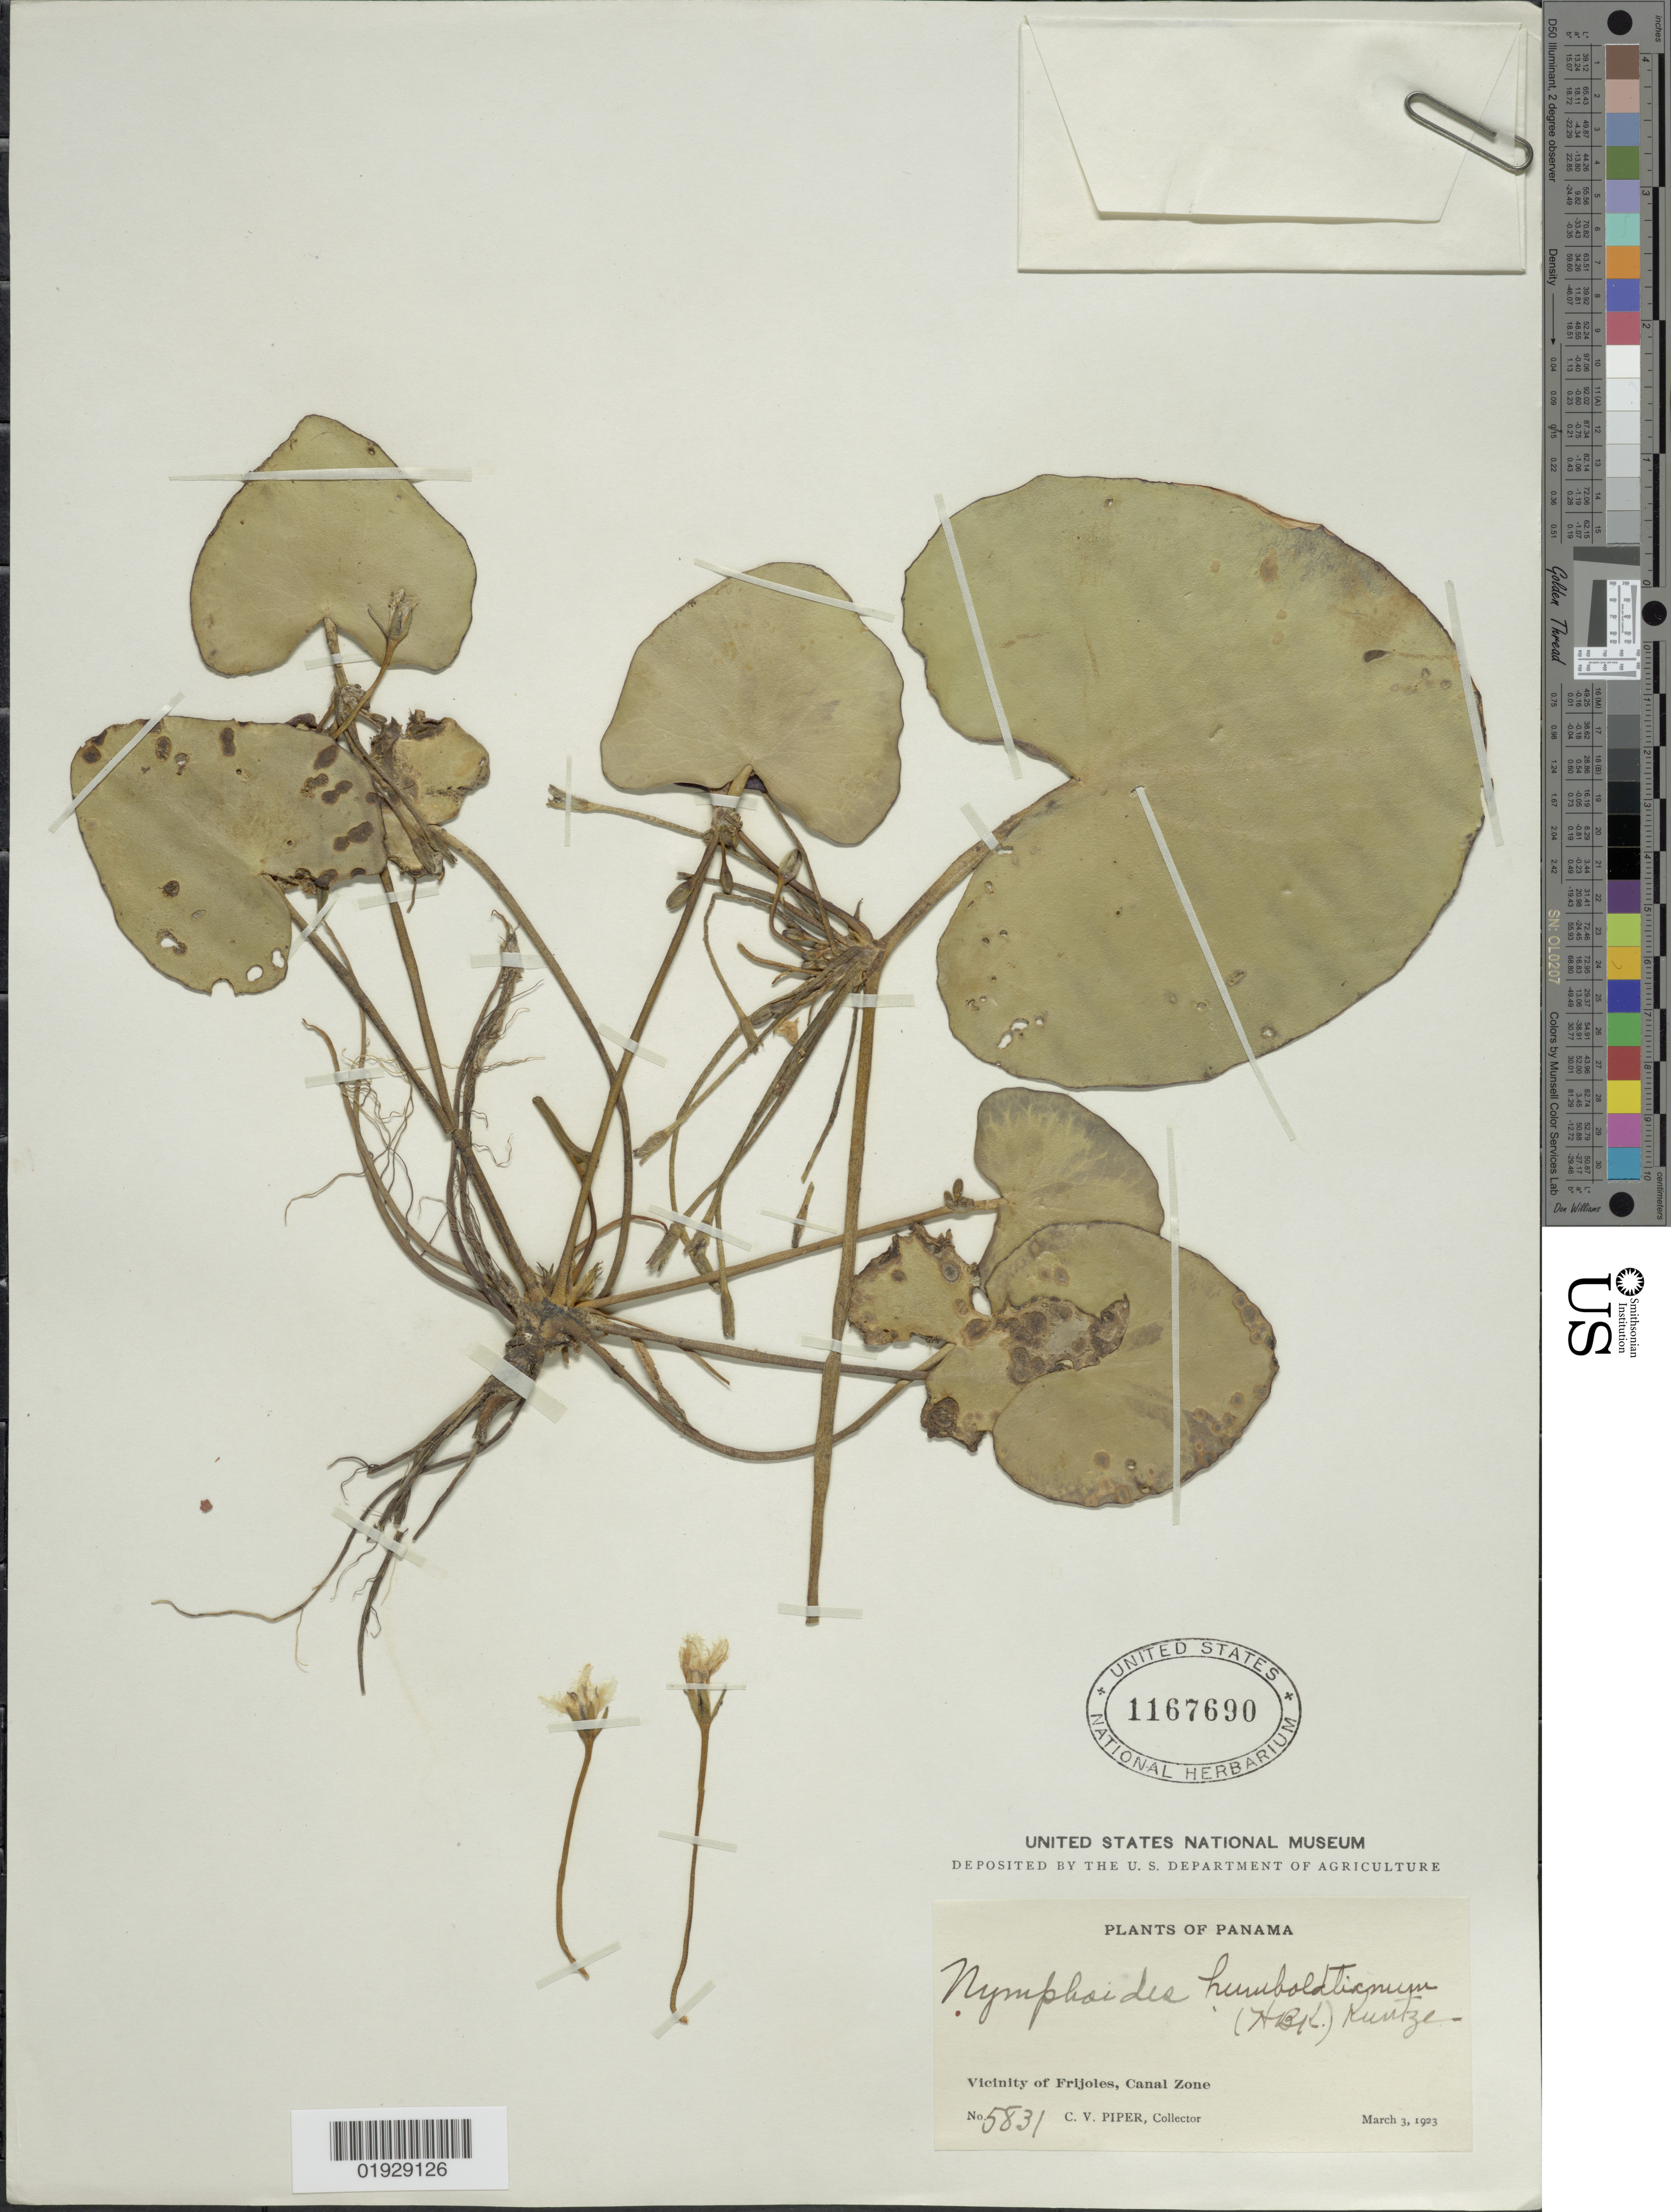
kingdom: Plantae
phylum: Tracheophyta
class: Magnoliopsida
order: Asterales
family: Menyanthaceae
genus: Nymphoides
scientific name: Nymphoides humboldtiana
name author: (Kunth) Kuntze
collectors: C. V. Piper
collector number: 5831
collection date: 1923-03-03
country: Panama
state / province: Colón / Panamá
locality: Vicinity of Frijoles, Canal Zone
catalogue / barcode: US 1167690